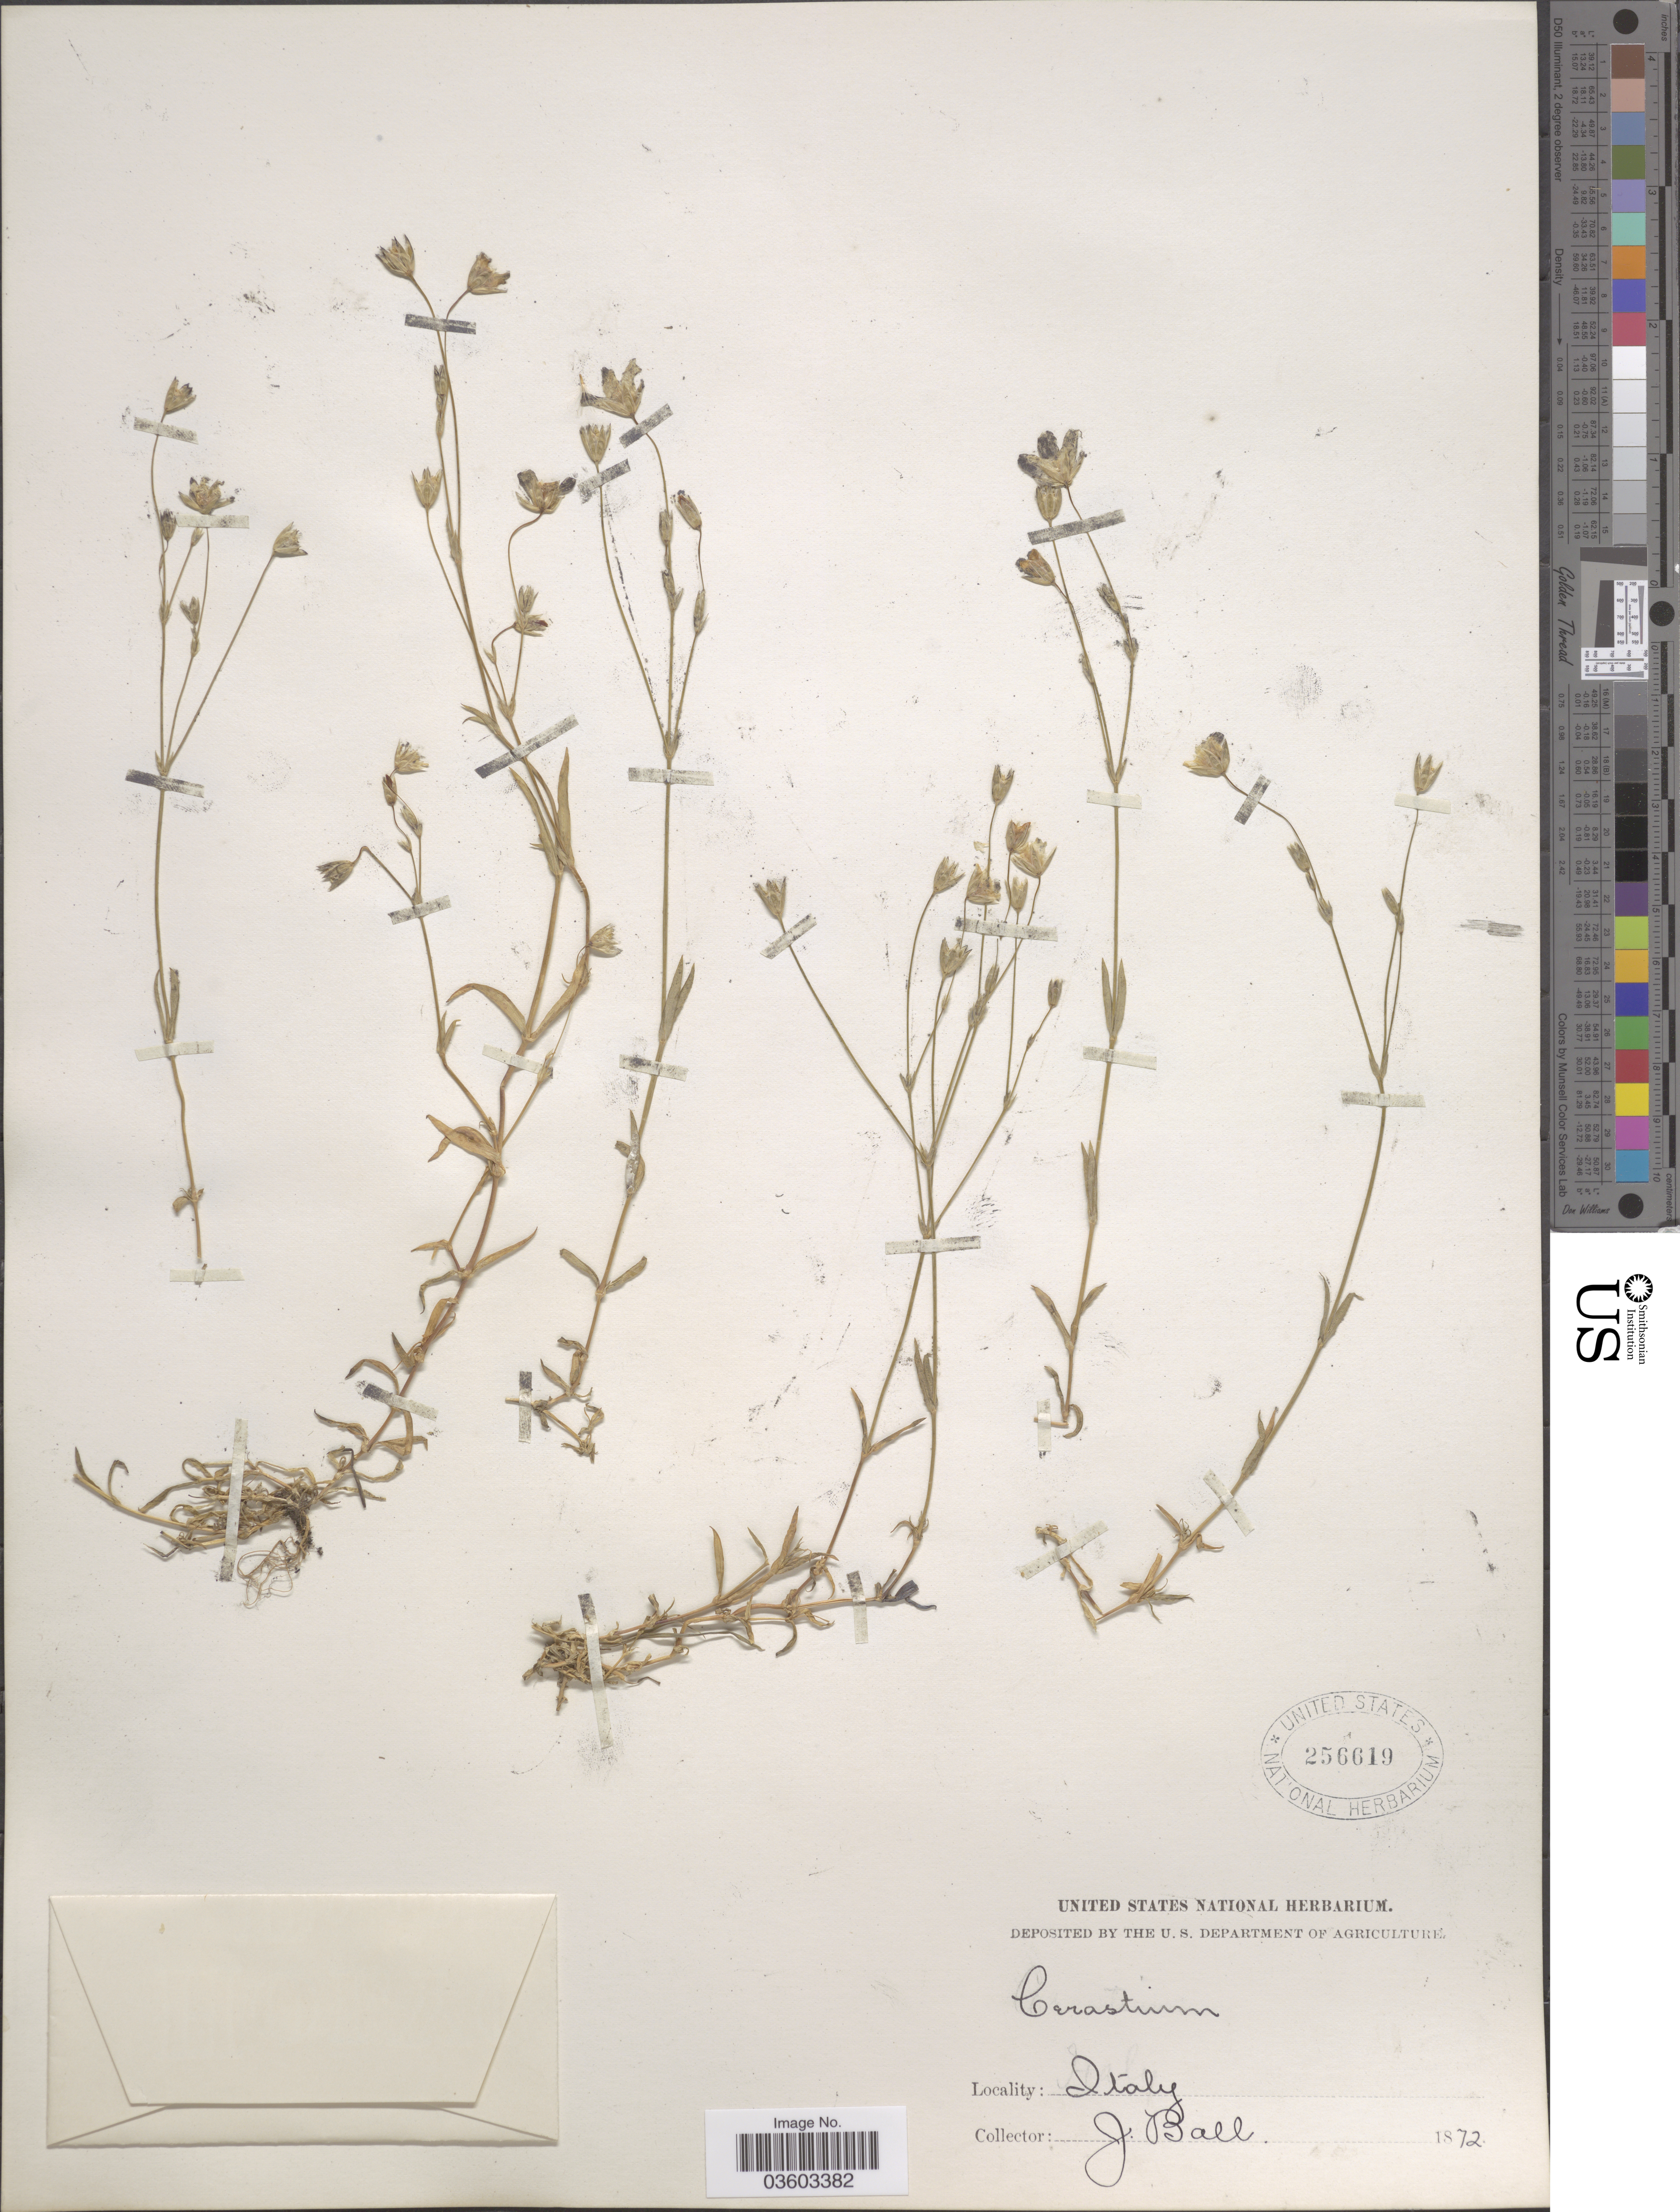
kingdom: Plantae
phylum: Tracheophyta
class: Magnoliopsida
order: Caryophyllales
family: Caryophyllaceae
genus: Cerastium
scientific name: Cerastium sp.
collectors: J. Ball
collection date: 1872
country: Italy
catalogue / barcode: US 256619